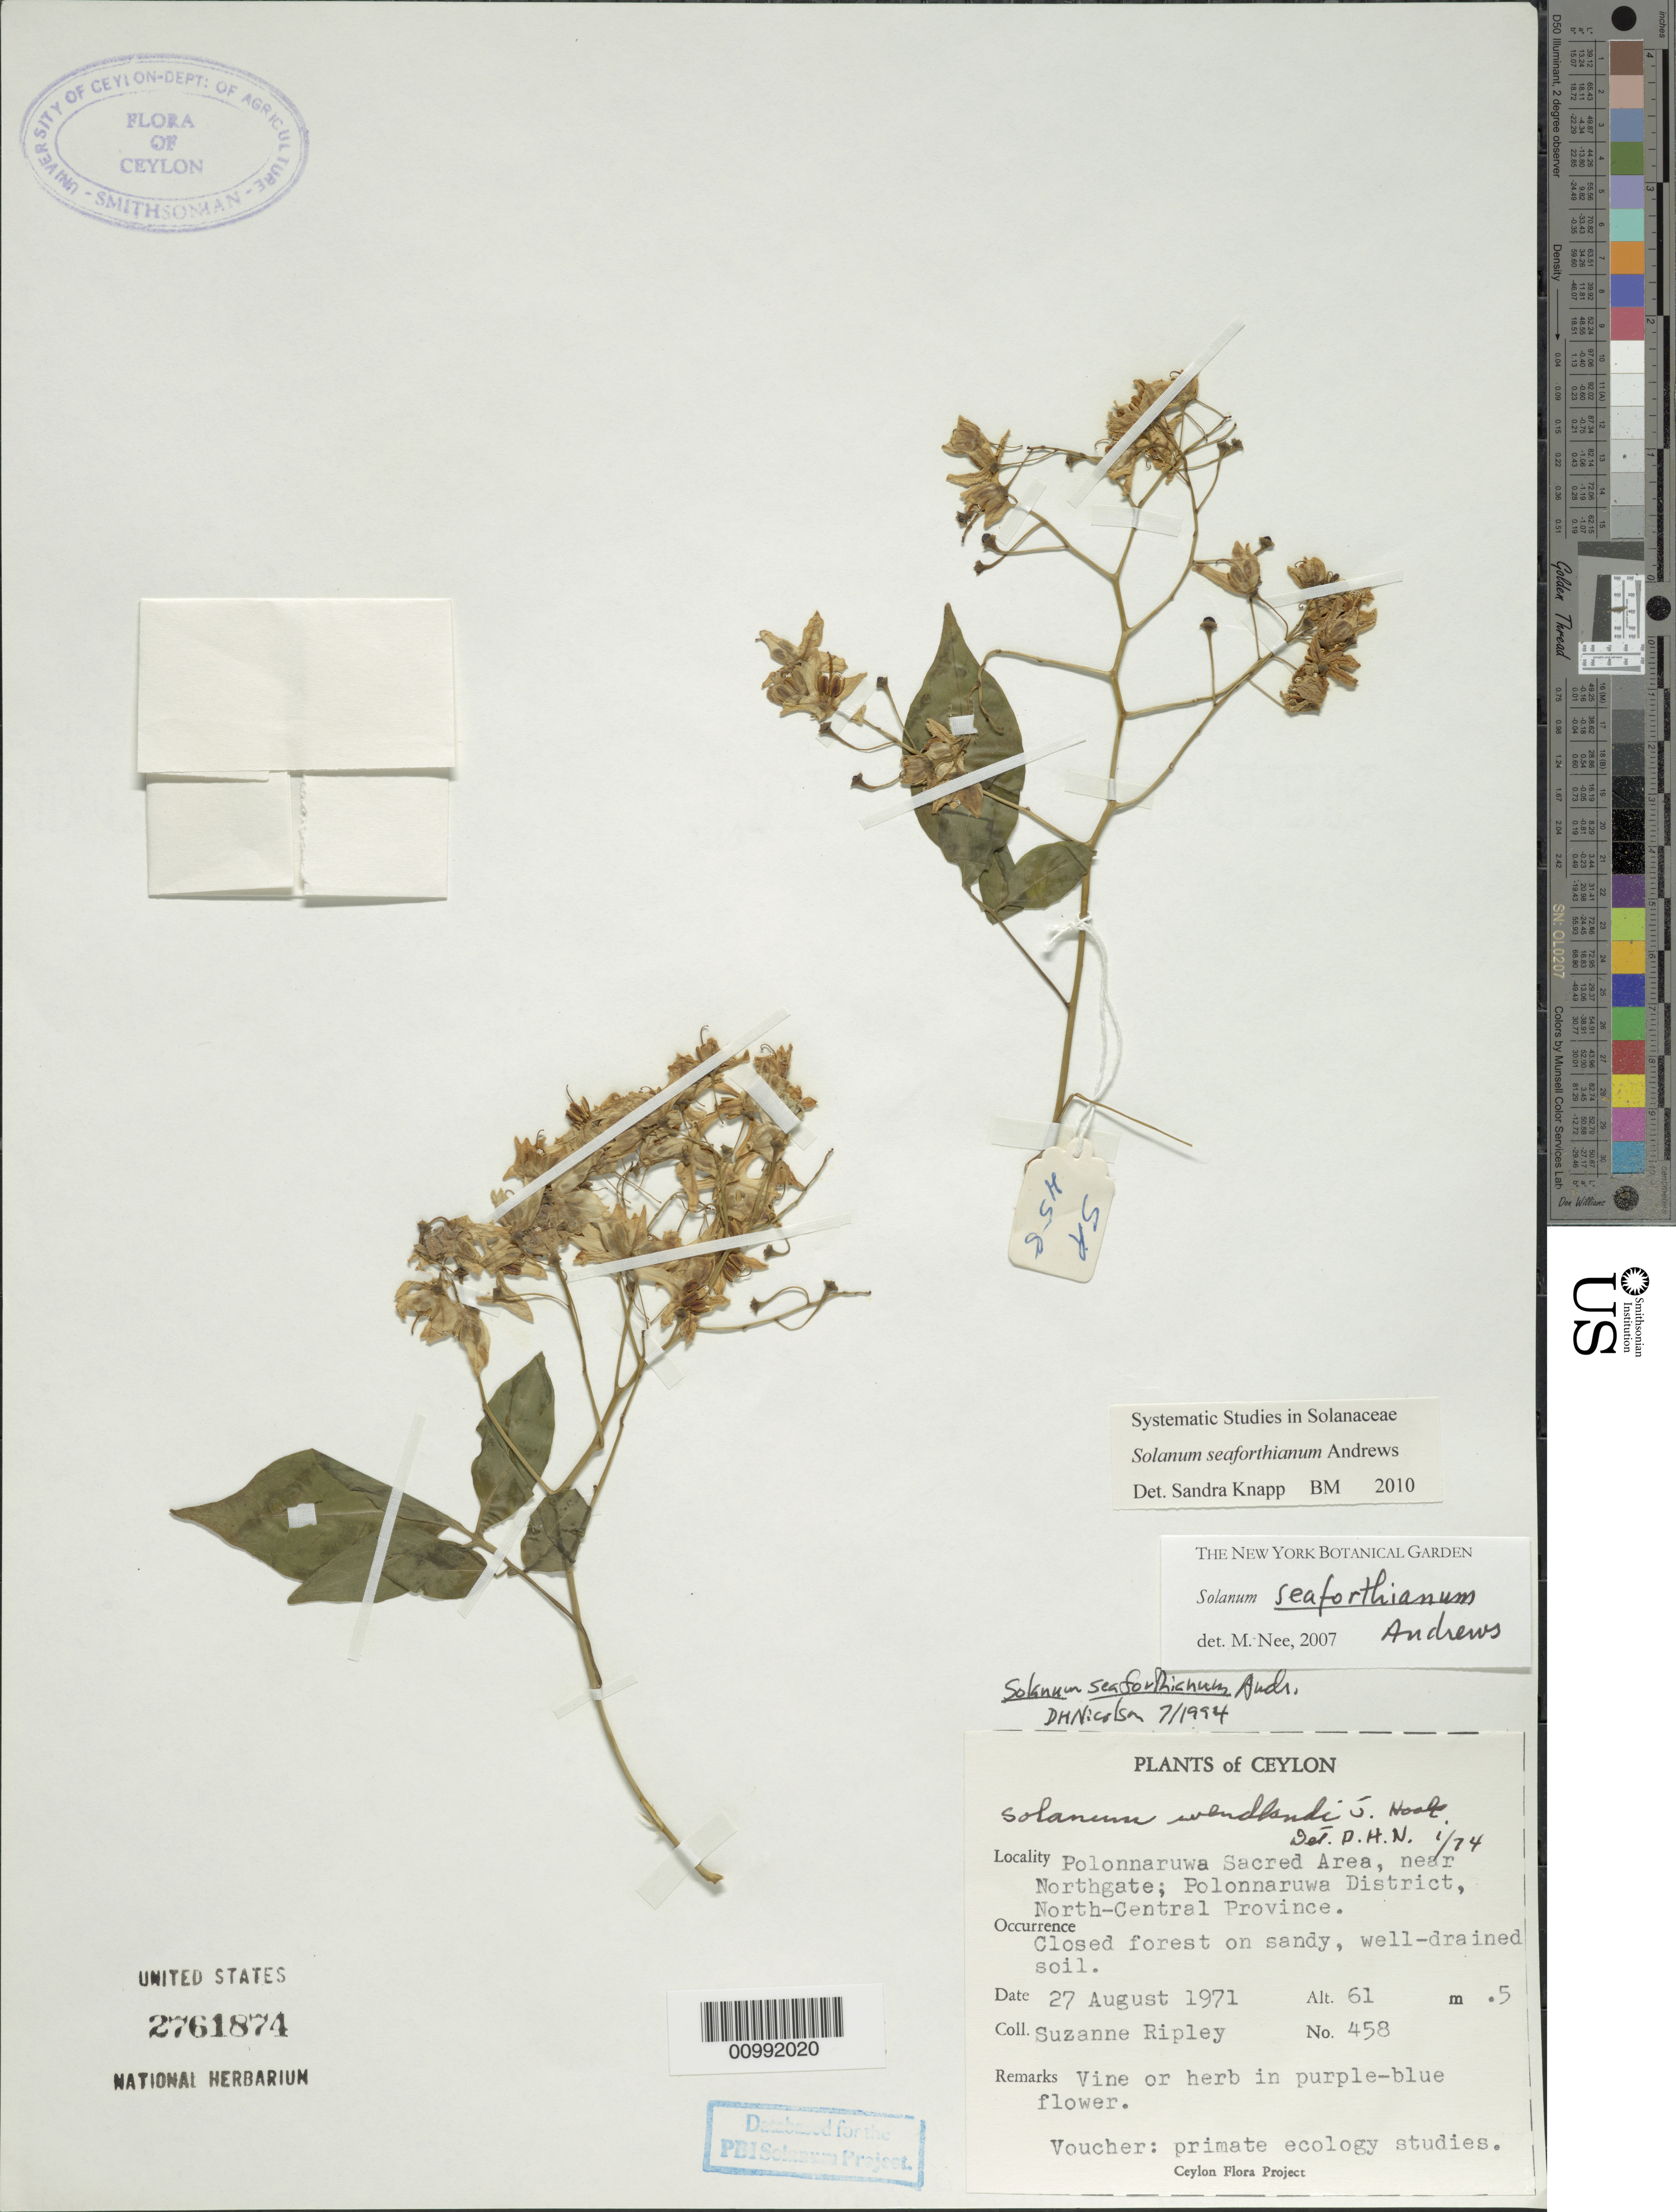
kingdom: Plantae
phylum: Tracheophyta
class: Magnoliopsida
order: Solanales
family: Solanaceae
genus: Solanum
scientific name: Solanum seaforthianum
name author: Andrews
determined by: Knapp, S. D.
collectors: S. Ripley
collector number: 458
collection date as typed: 27 Aug 1971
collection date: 1971-08-27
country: Sri Lanka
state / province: North Central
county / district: Polonnaruwa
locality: Polonnaruwa Sacred Area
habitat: closed forest on sandy, well-drained soil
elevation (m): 61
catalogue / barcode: US 2761874